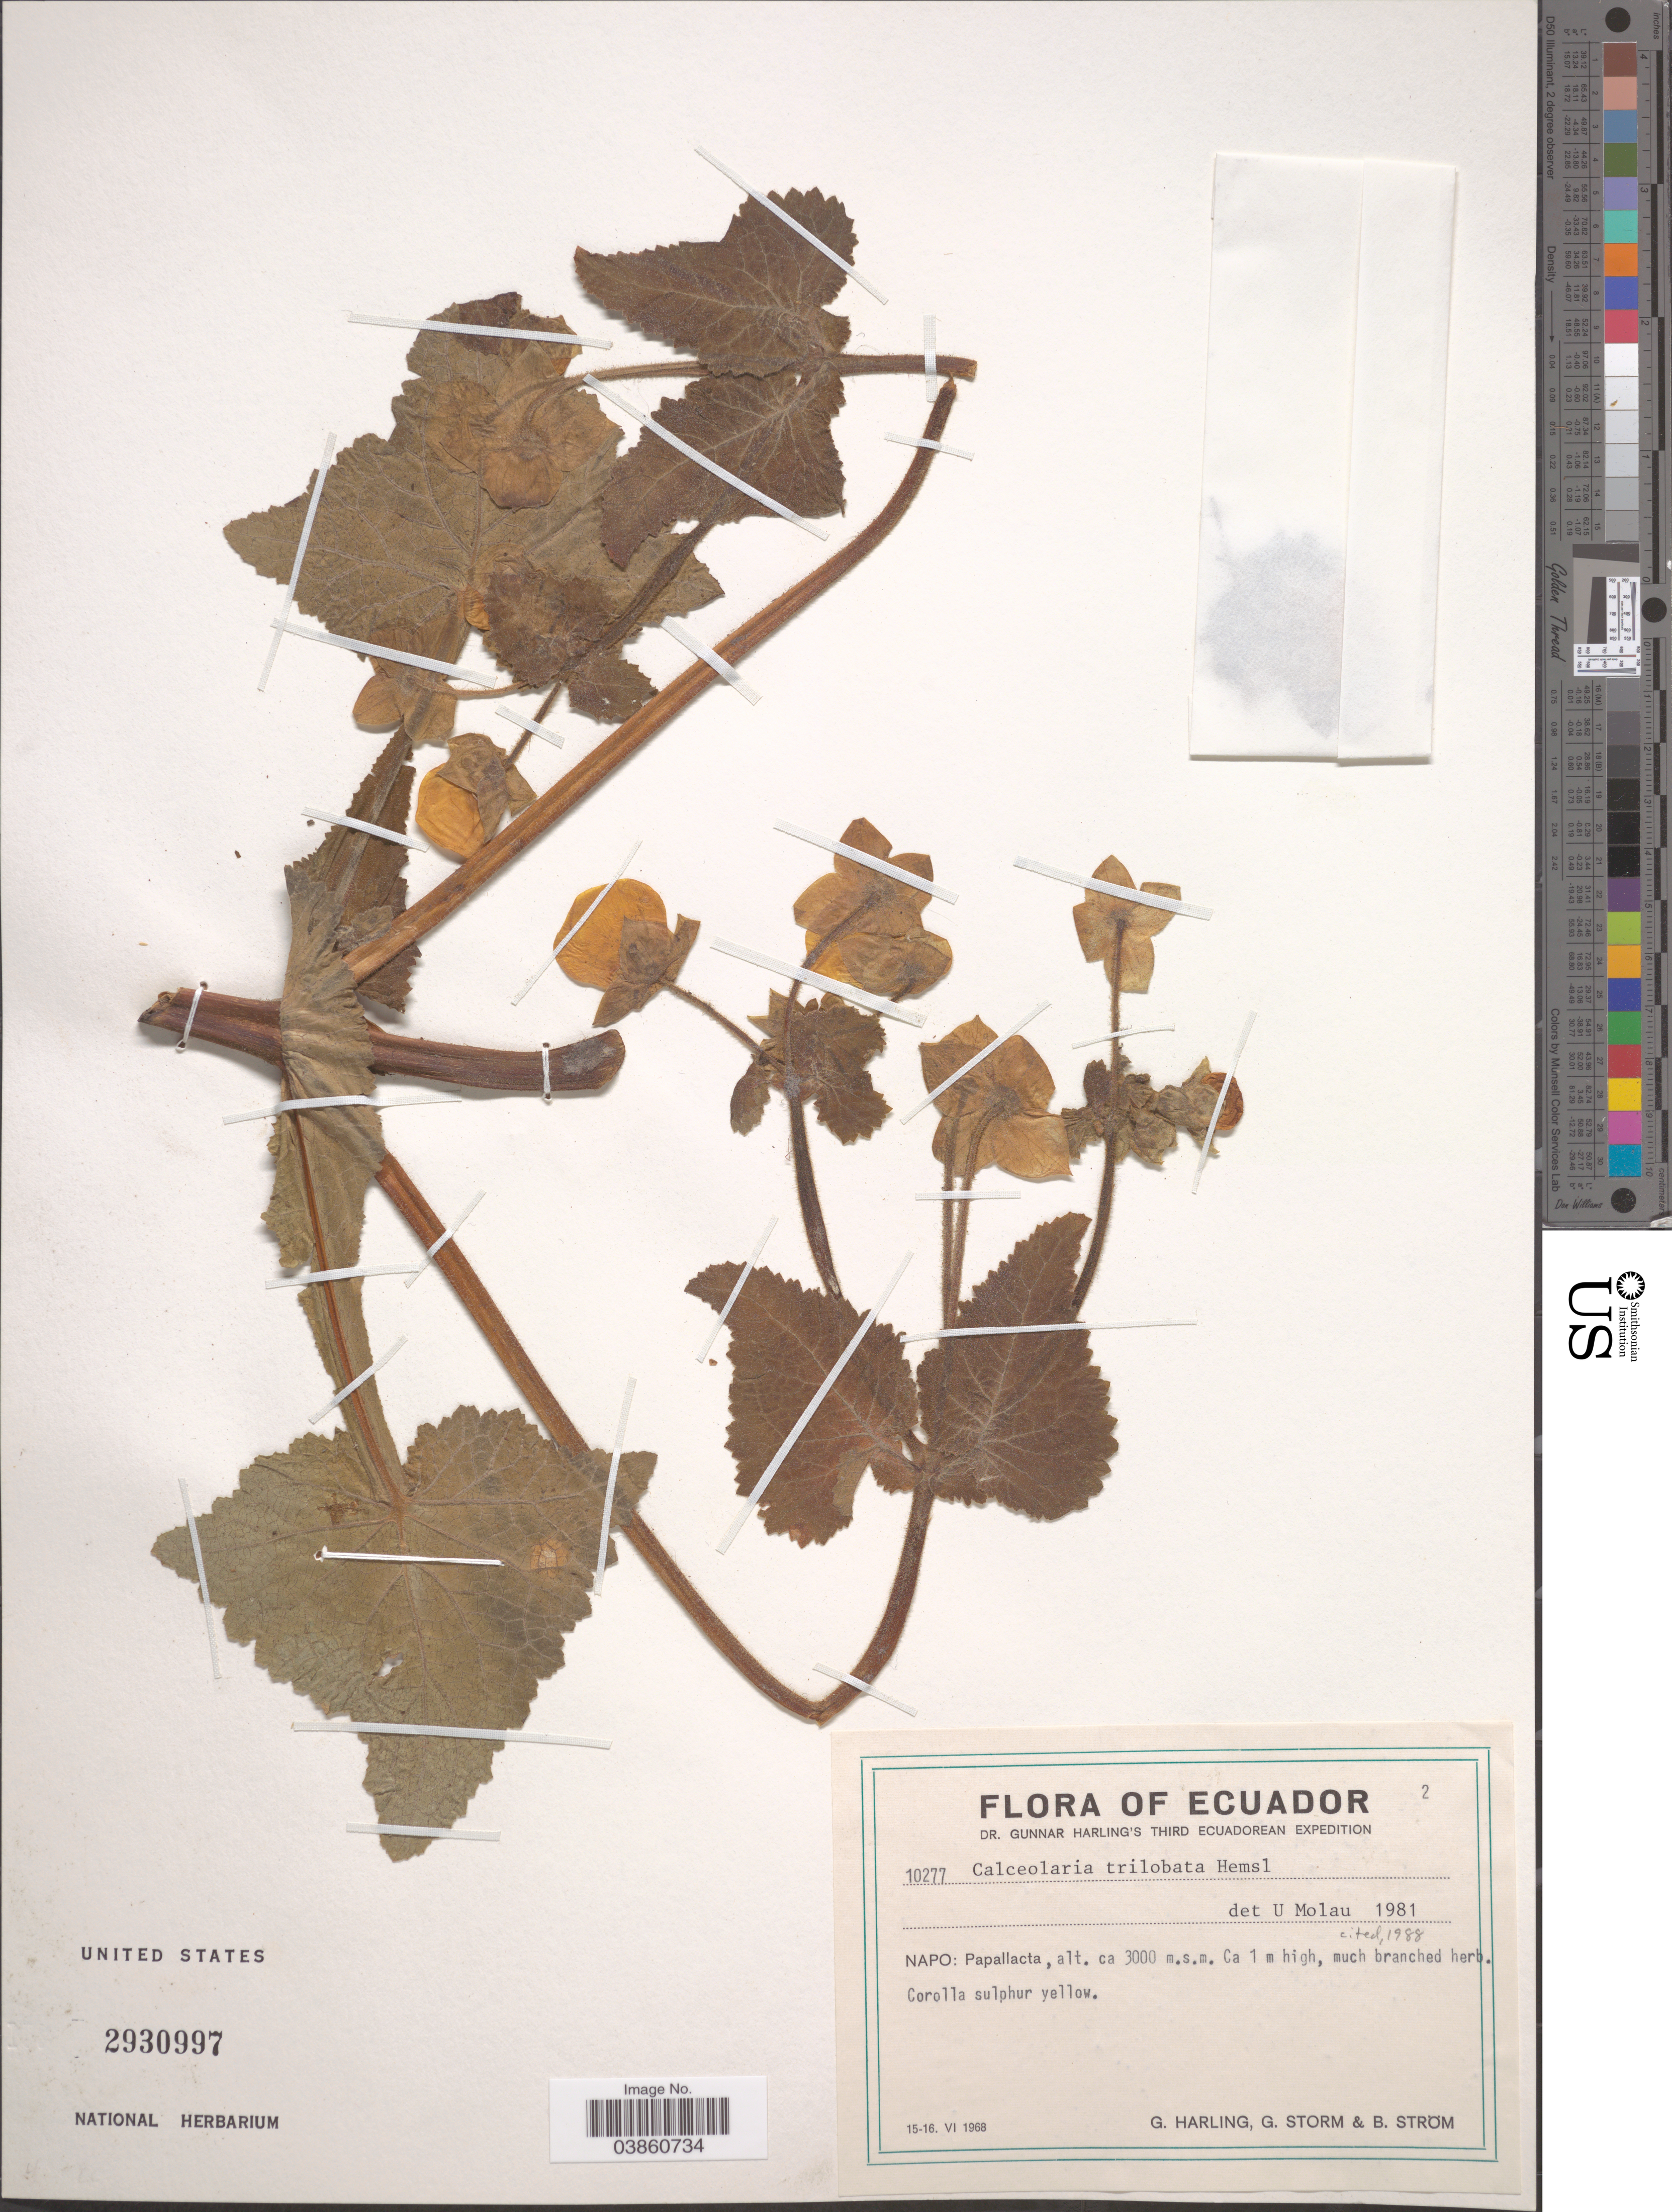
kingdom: Plantae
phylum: Tracheophyta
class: Magnoliopsida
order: Lamiales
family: Calceolariaceae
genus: Calceolaria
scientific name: Calceolaria trilobata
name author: Hemsl.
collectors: G. Harling, G. Storm & B. Ström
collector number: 10277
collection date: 1968-06-15/1968-06-16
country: Ecuador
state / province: Napo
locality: Papallacta.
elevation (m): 3000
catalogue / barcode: US 2930997